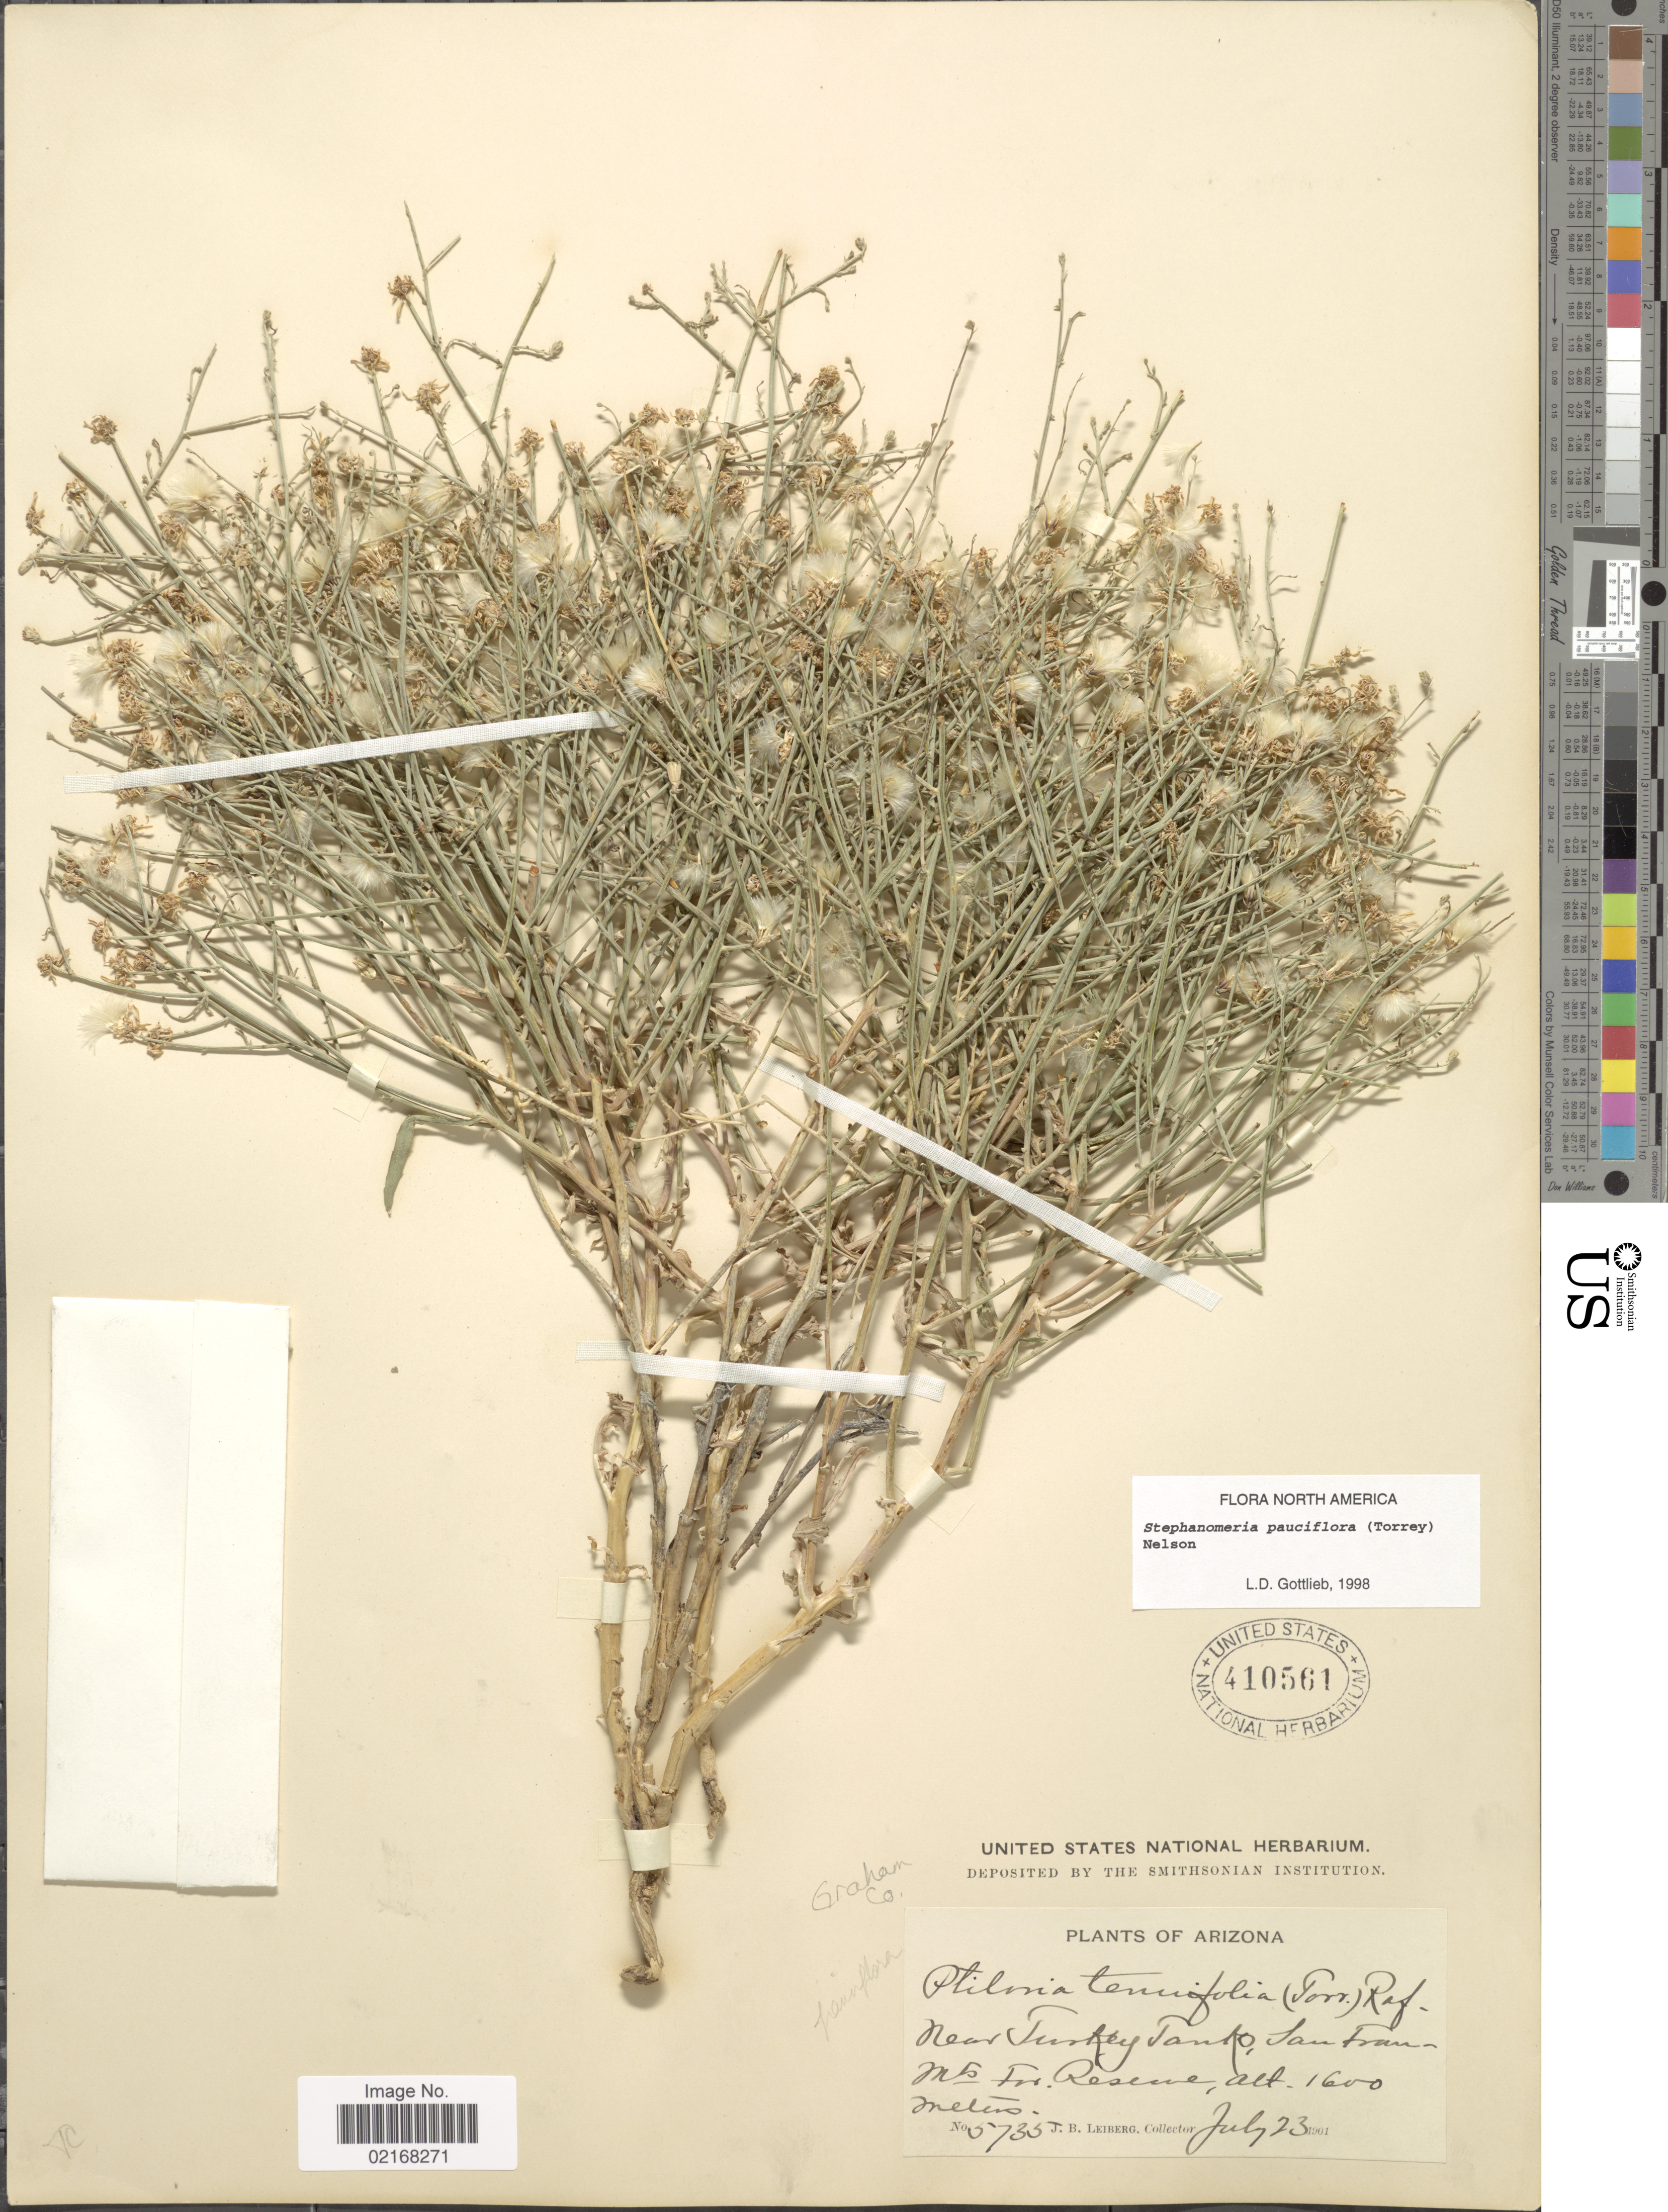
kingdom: Plantae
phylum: Tracheophyta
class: Magnoliopsida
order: Asterales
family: Asteraceae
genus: Stephanomeria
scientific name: Stephanomeria pauciflora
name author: (Torr.) A. Nelson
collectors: J. B. Leiberg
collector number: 5735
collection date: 1901-07-23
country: United States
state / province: Arizona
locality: Near Turkey Tanks, San Fran- Mts. Fr. Reserve. Graham Co.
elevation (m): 1600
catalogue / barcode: US 410561